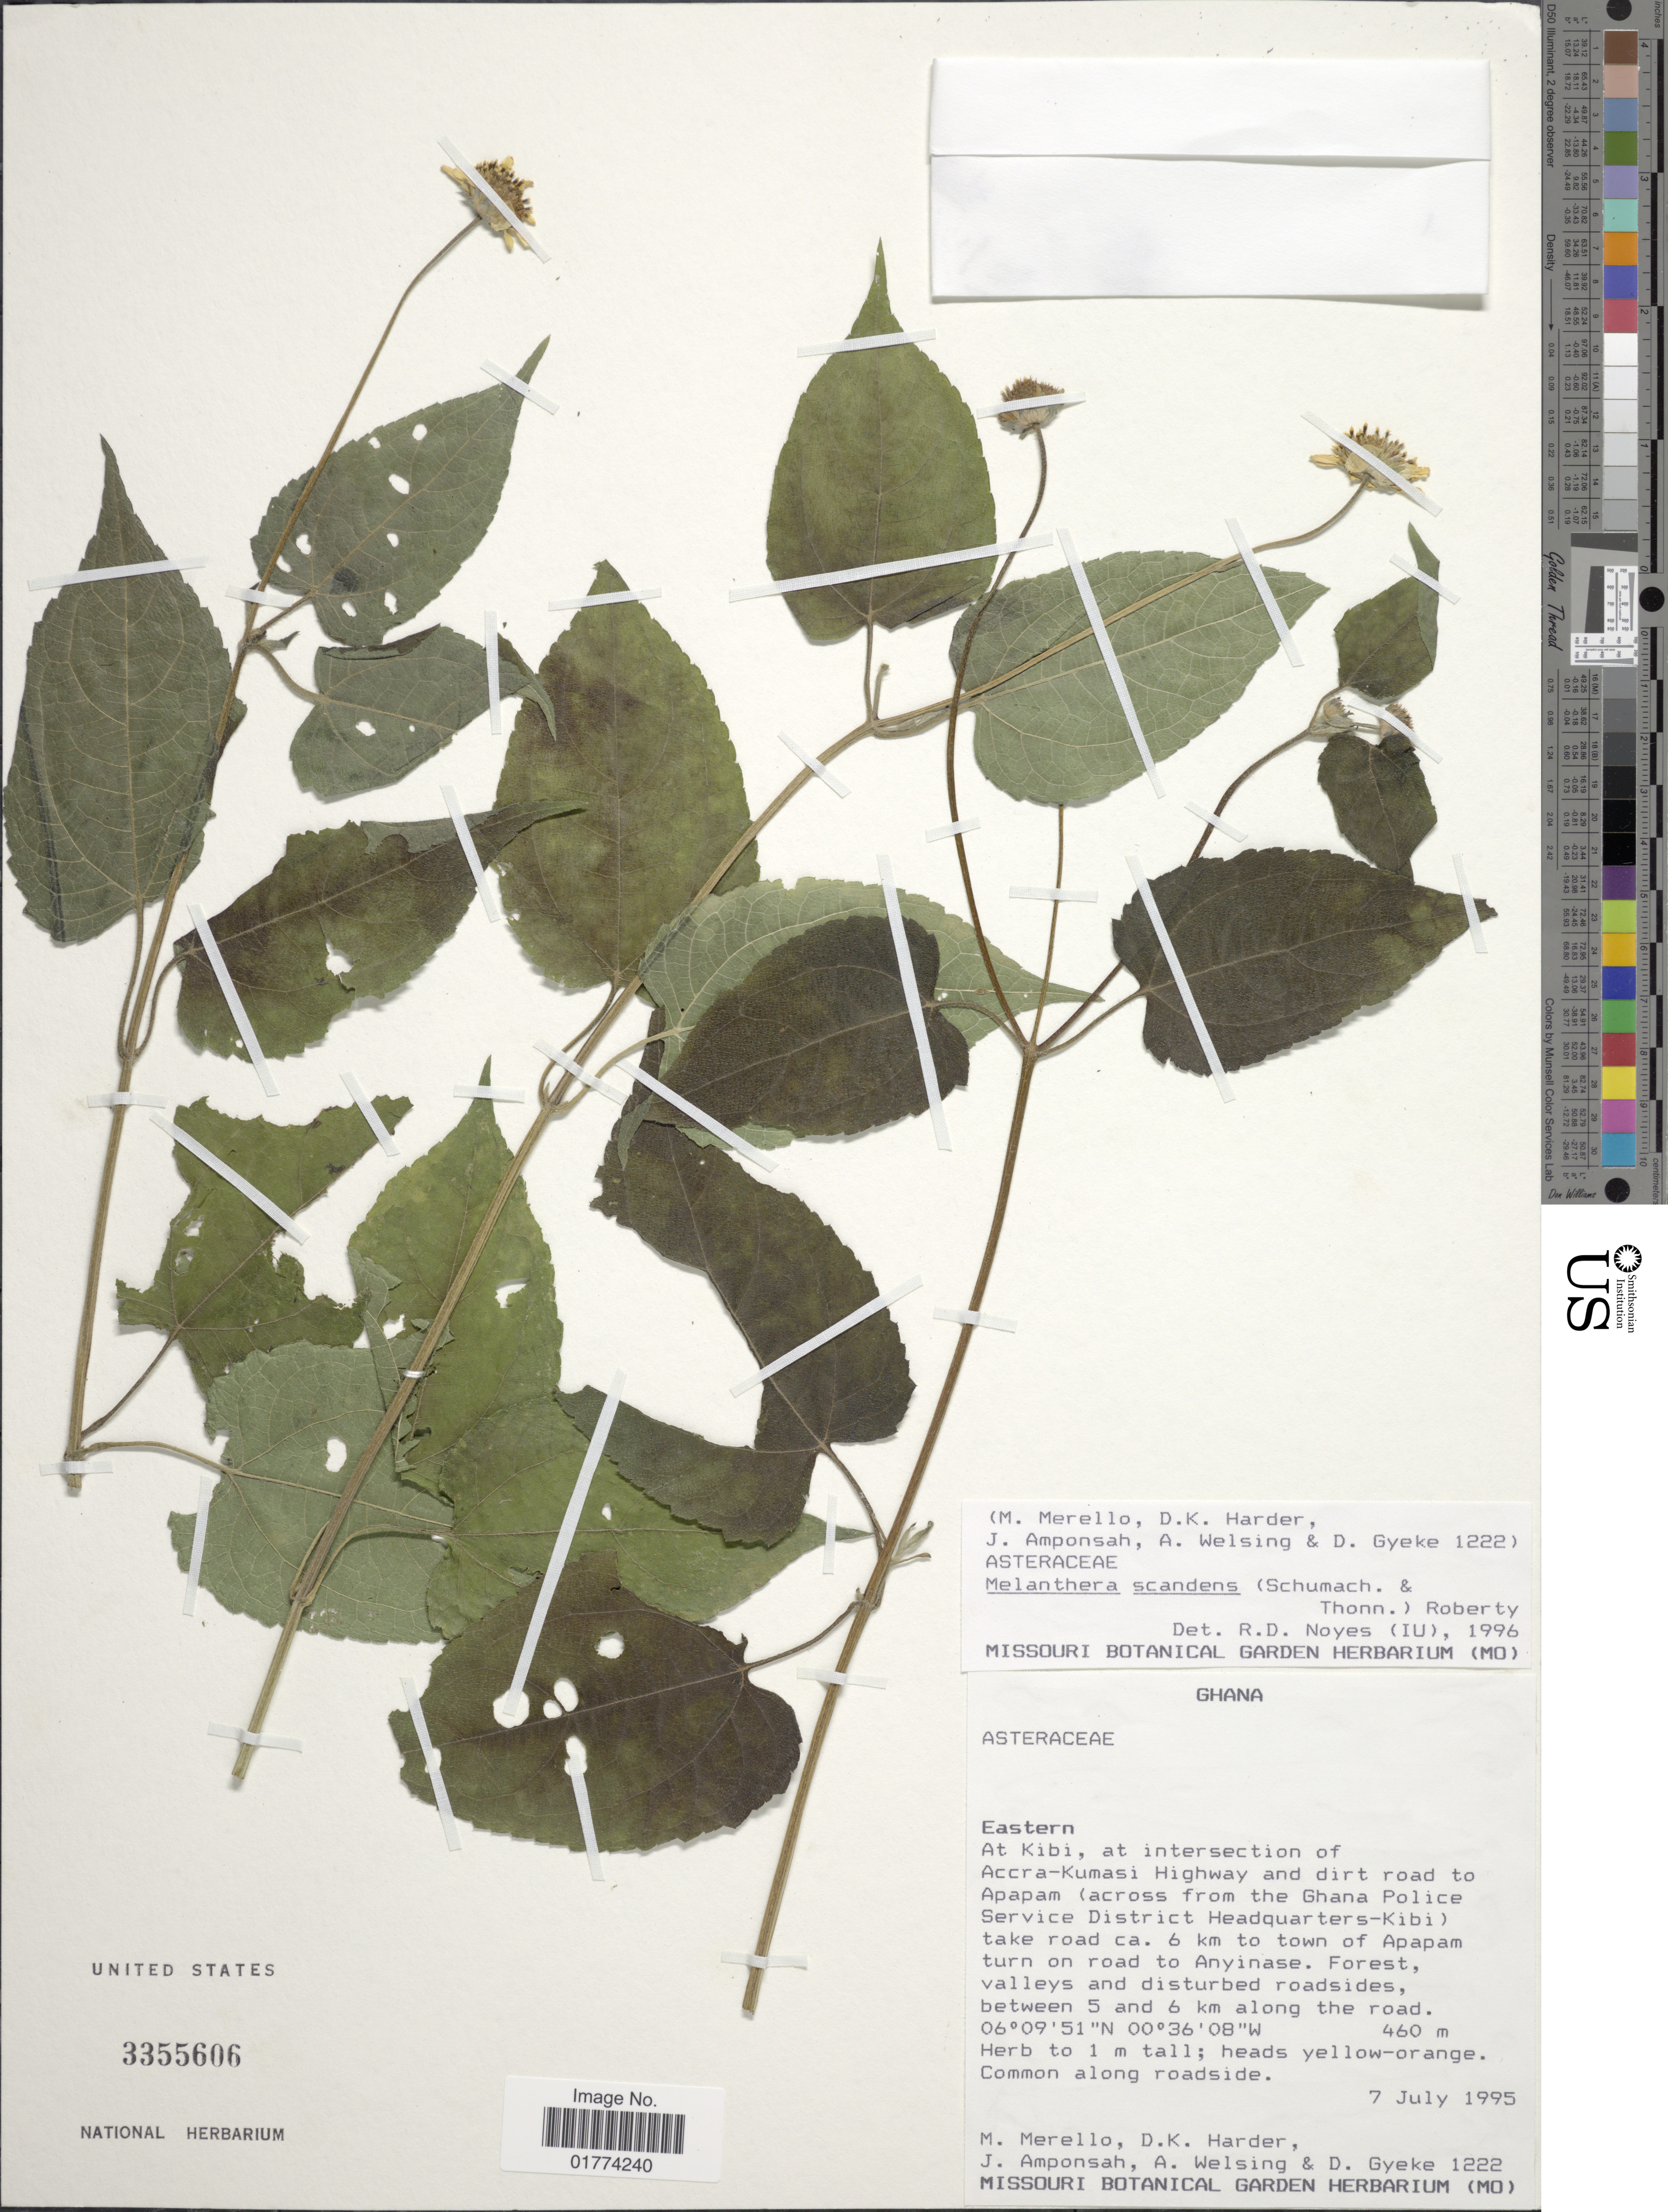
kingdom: Plantae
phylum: Tracheophyta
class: Magnoliopsida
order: Asterales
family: Asteraceae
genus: Melanthera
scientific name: Melanthera scandens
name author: (Schumach. & Thonn.) Brenan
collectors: M. Merello, D. Harder, J. Amponsah, A. Welsing & D. Gyeke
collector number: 1222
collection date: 1995-07-07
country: Ghana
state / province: Eastern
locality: At Kibi, at intersectionof Accra-Kumasi Highway and dirt road to Apapam (across from the Ghana Police Service District Headquarters-Kibi) take road ca. 6 km to town of Apapam turn on road to Anyinase.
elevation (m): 460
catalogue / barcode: US 3355606